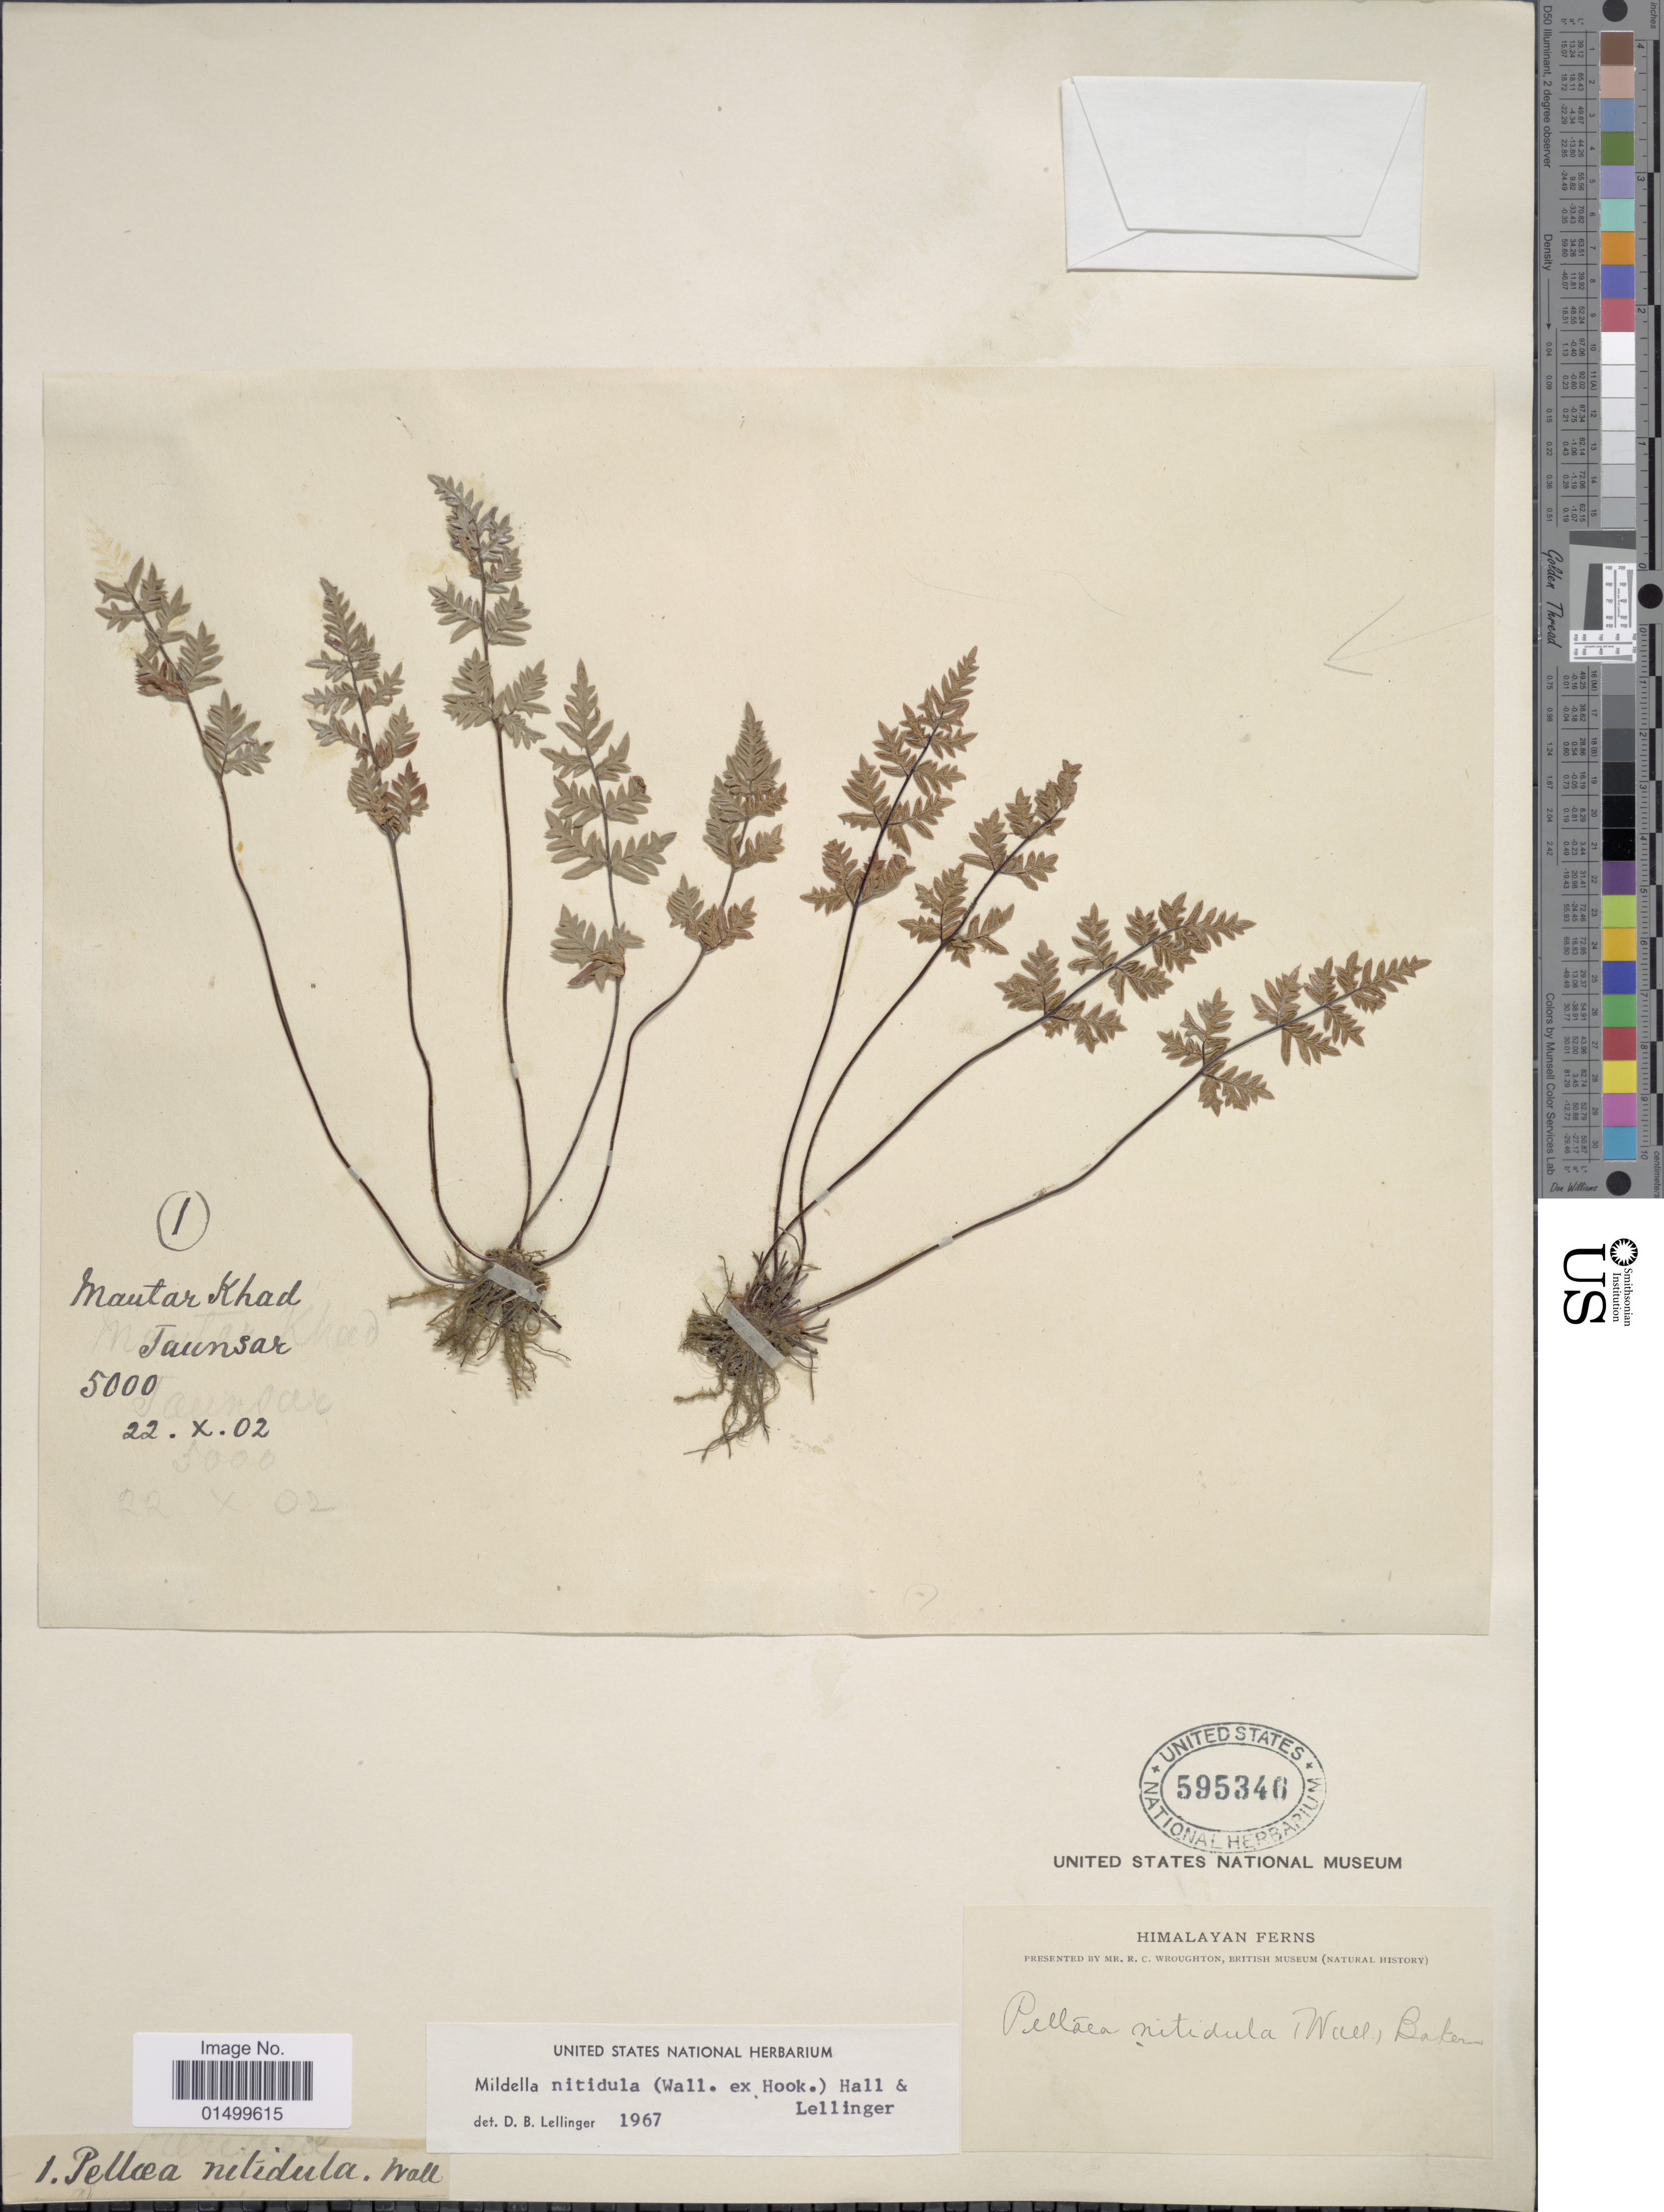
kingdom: Plantae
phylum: Tracheophyta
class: Polypodiopsida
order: Polypodiales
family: Pteridaceae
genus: Cheilanthes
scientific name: Cheilanthes nitidula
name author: Wall. ex Hook.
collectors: R. Wroughton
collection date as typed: Transcribed d/m/y: 22/10/2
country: India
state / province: Uttarakhand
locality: Mautar Khad Taunsar. Himalayan Ferns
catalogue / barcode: US 595346